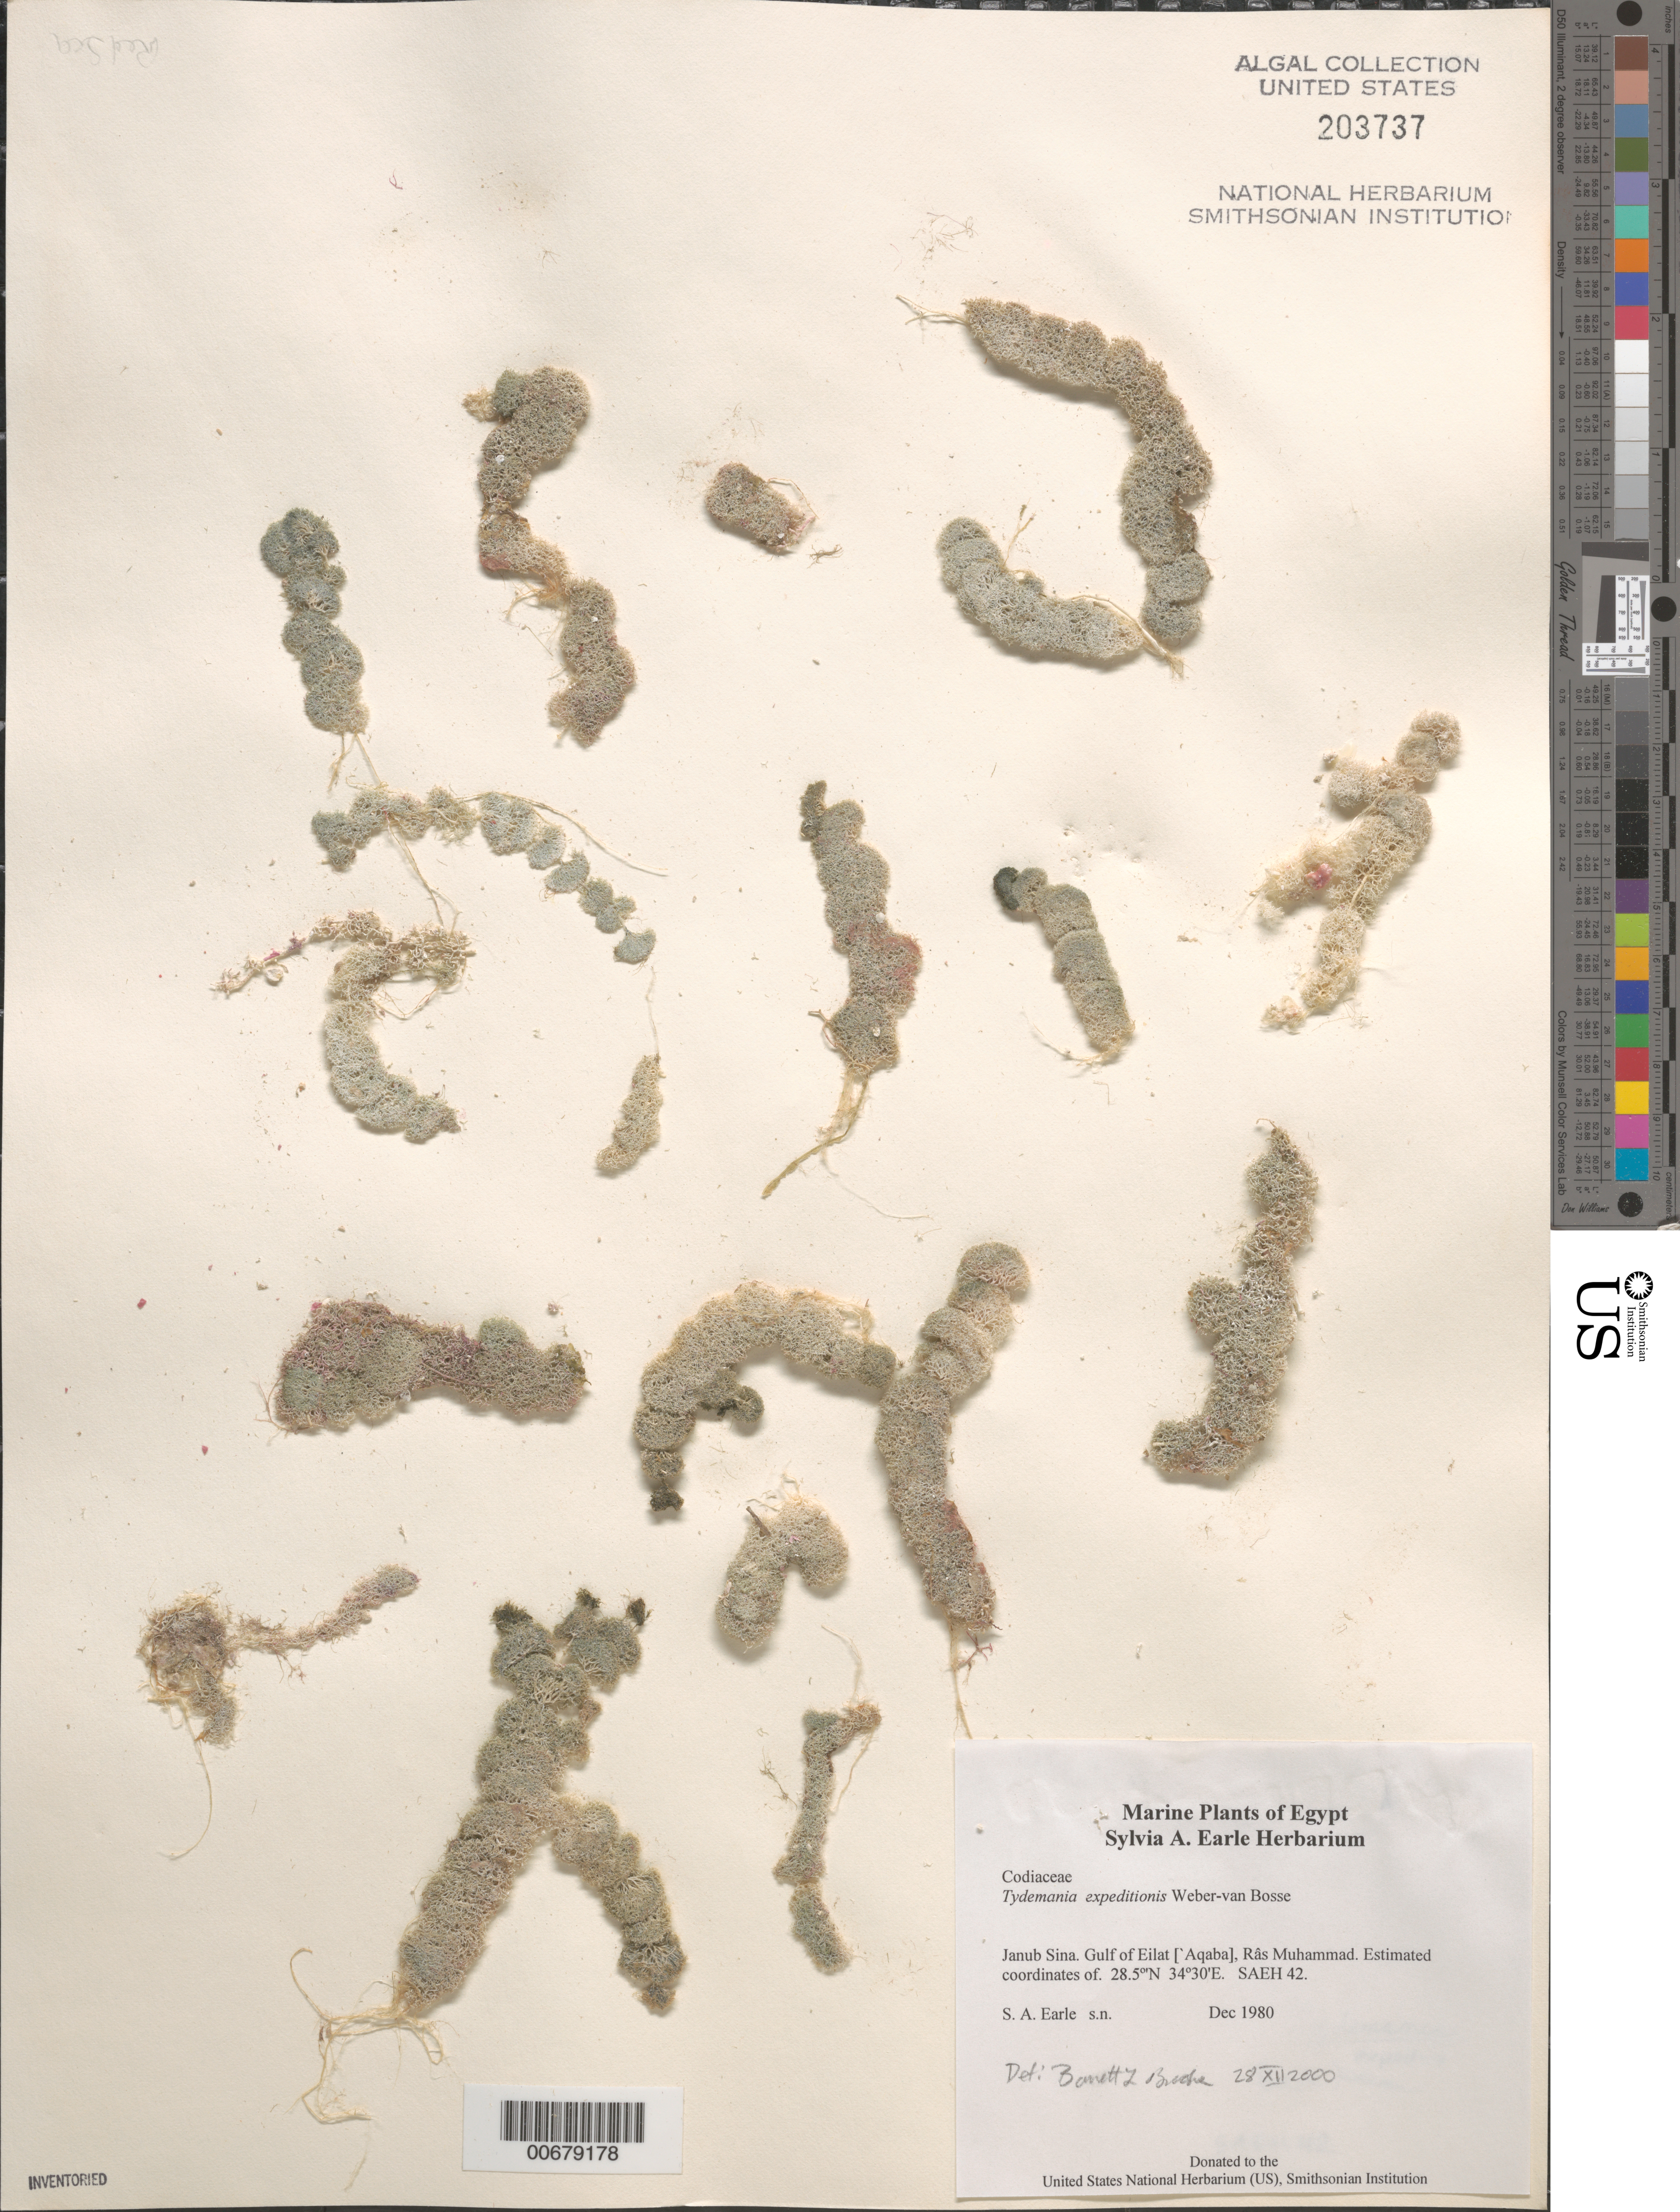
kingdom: Plantae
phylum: Chlorophyta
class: Ulvophyceae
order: Bryopsidales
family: Udoteaceae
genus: Tydemania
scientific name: Tydemania expeditionis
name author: Weber Bosse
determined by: Brooks, B. L., (BOT), Smithsonian Institution - National Museum of Natural History (UNITED STATES)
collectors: S. A. Earle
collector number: SAEH 42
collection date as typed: Dec 1980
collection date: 1980-12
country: Egypt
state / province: Janub Sina'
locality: Janub Sina, Gulf of Aqaba (Gulf of Eilat), Ras Muhammad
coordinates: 28.5 N, 34 30' E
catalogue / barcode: US 203737